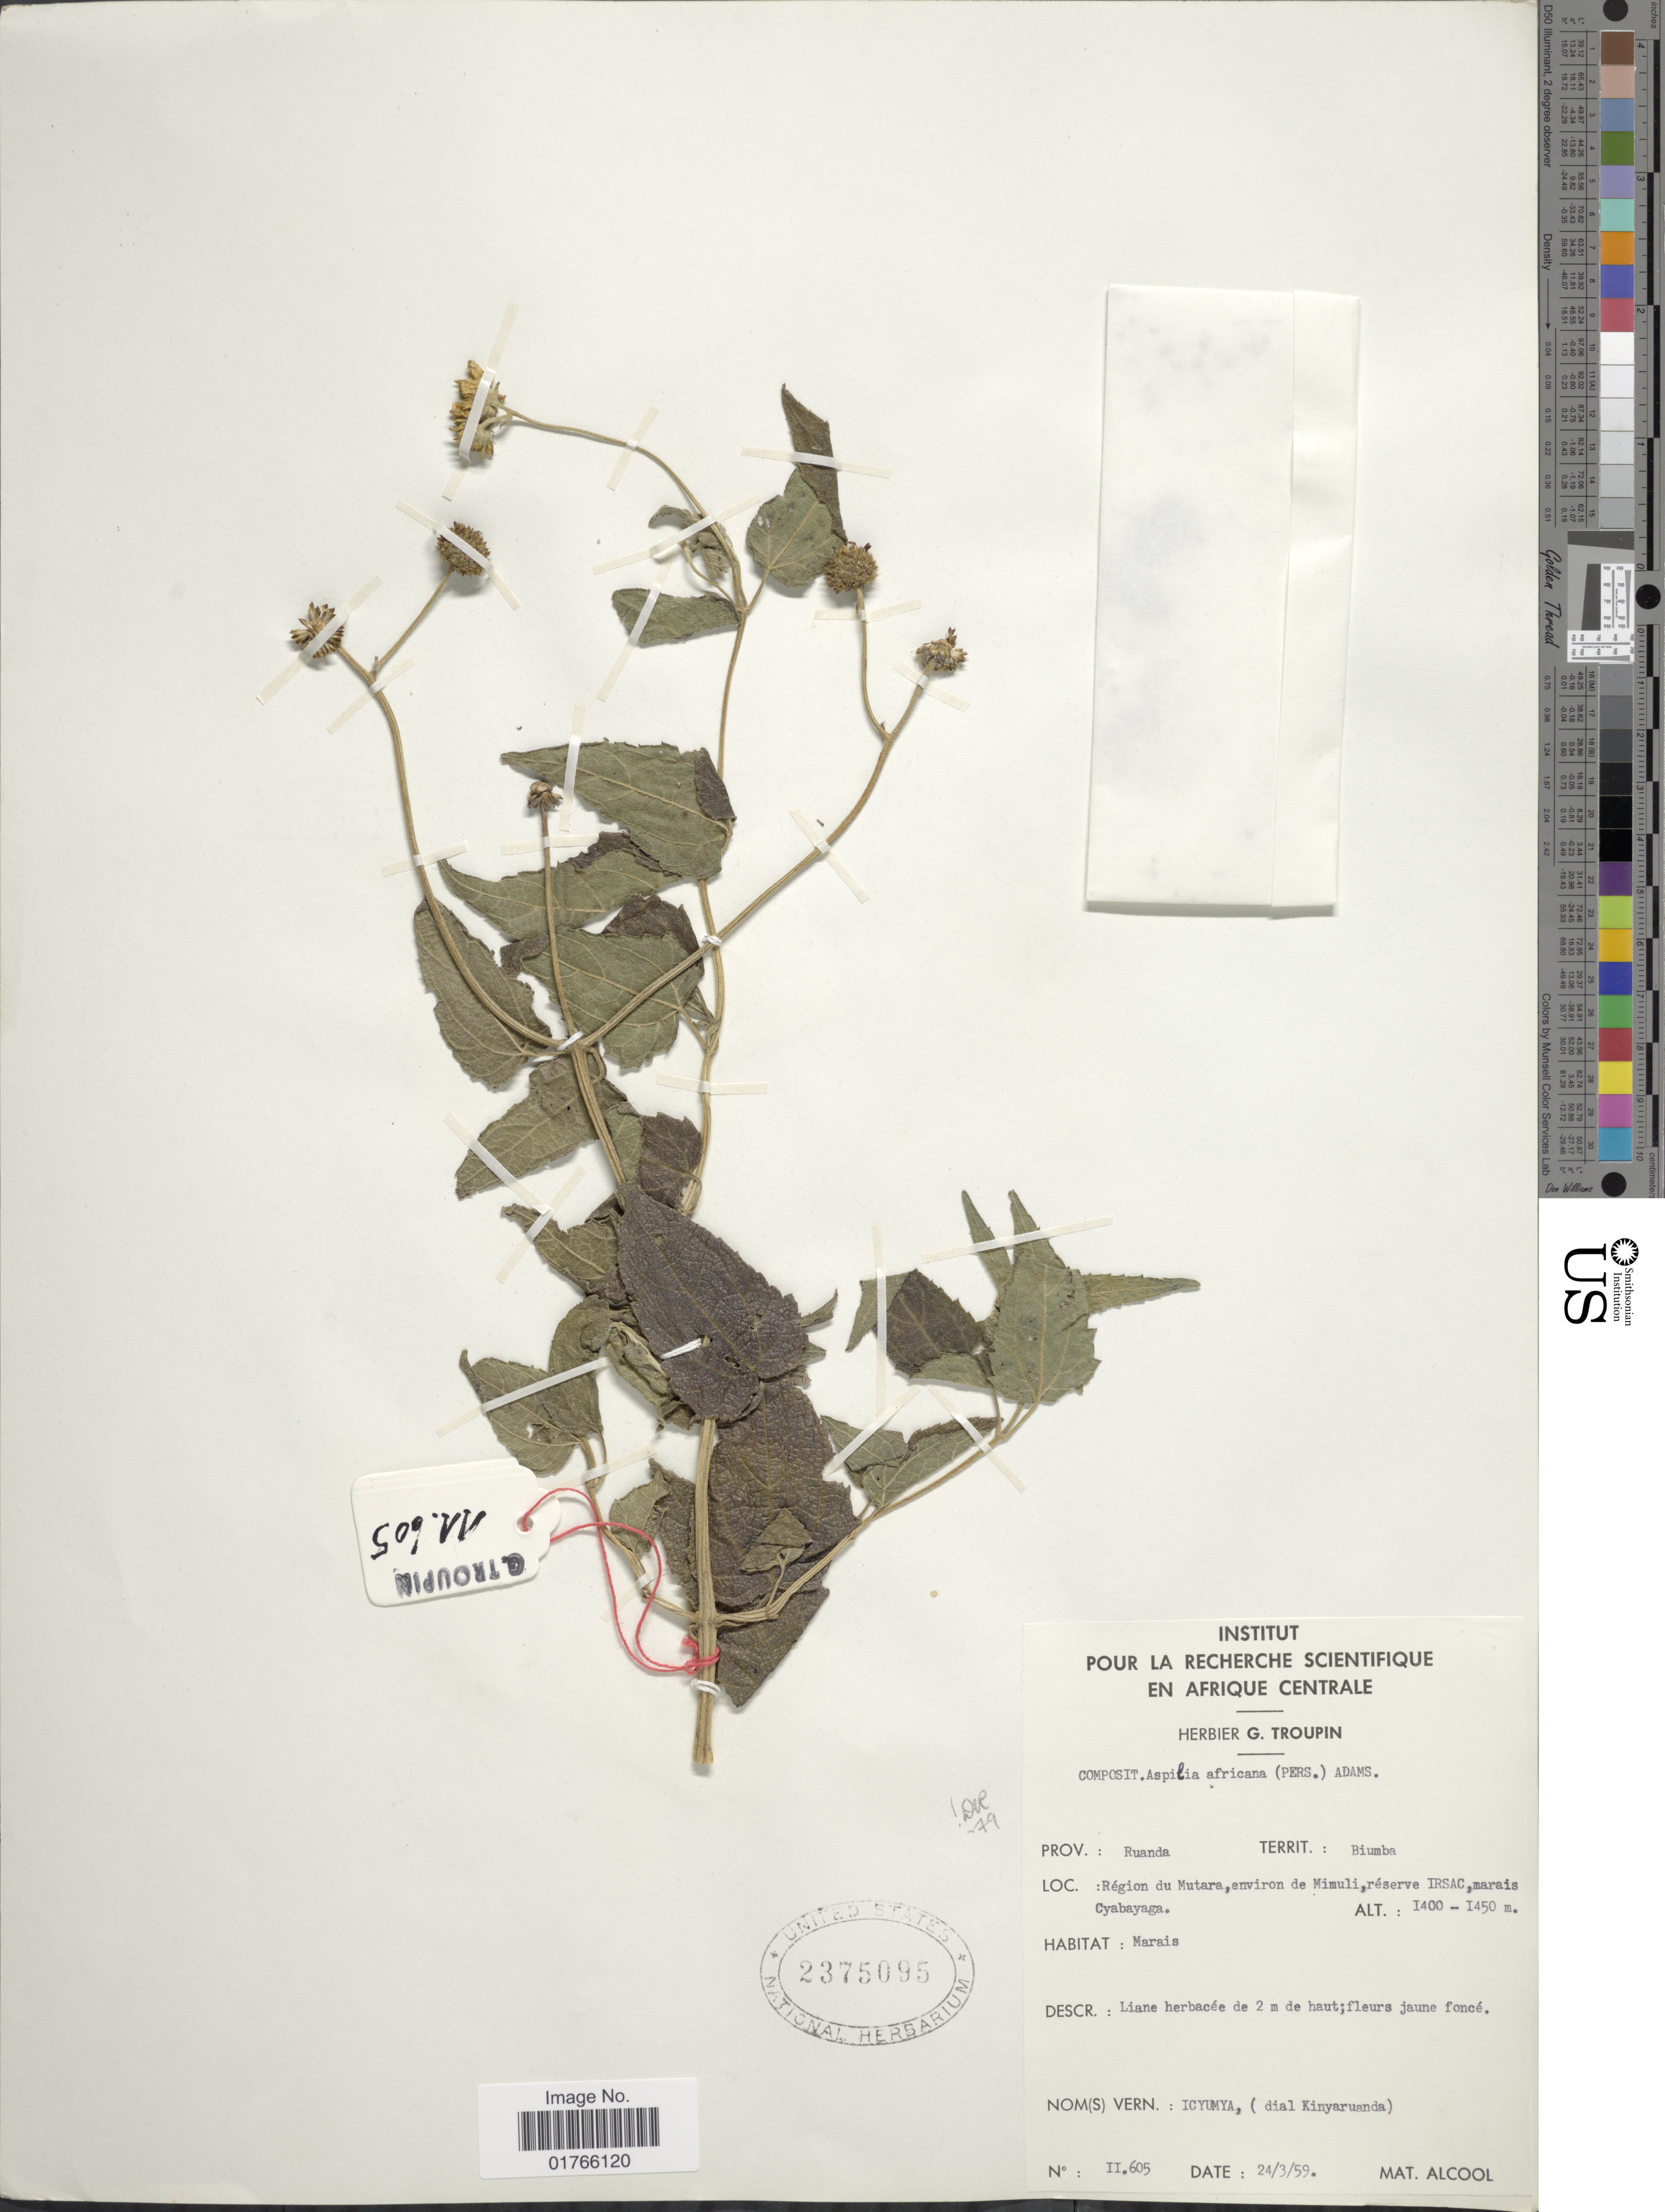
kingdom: Plantae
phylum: Tracheophyta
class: Magnoliopsida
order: Asterales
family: Asteraceae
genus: Aspilia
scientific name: Aspilia africana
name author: (Pers.) C.D. Adams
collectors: ex herb. G. Troupin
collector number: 2/605*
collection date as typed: Transcribed d/m/y: 24/3/59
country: Rwanda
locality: Biumba, Region du Mutara, environ de Mimuli, reserve Irsac, marais Cyabayaga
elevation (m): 1400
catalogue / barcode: US 2375095